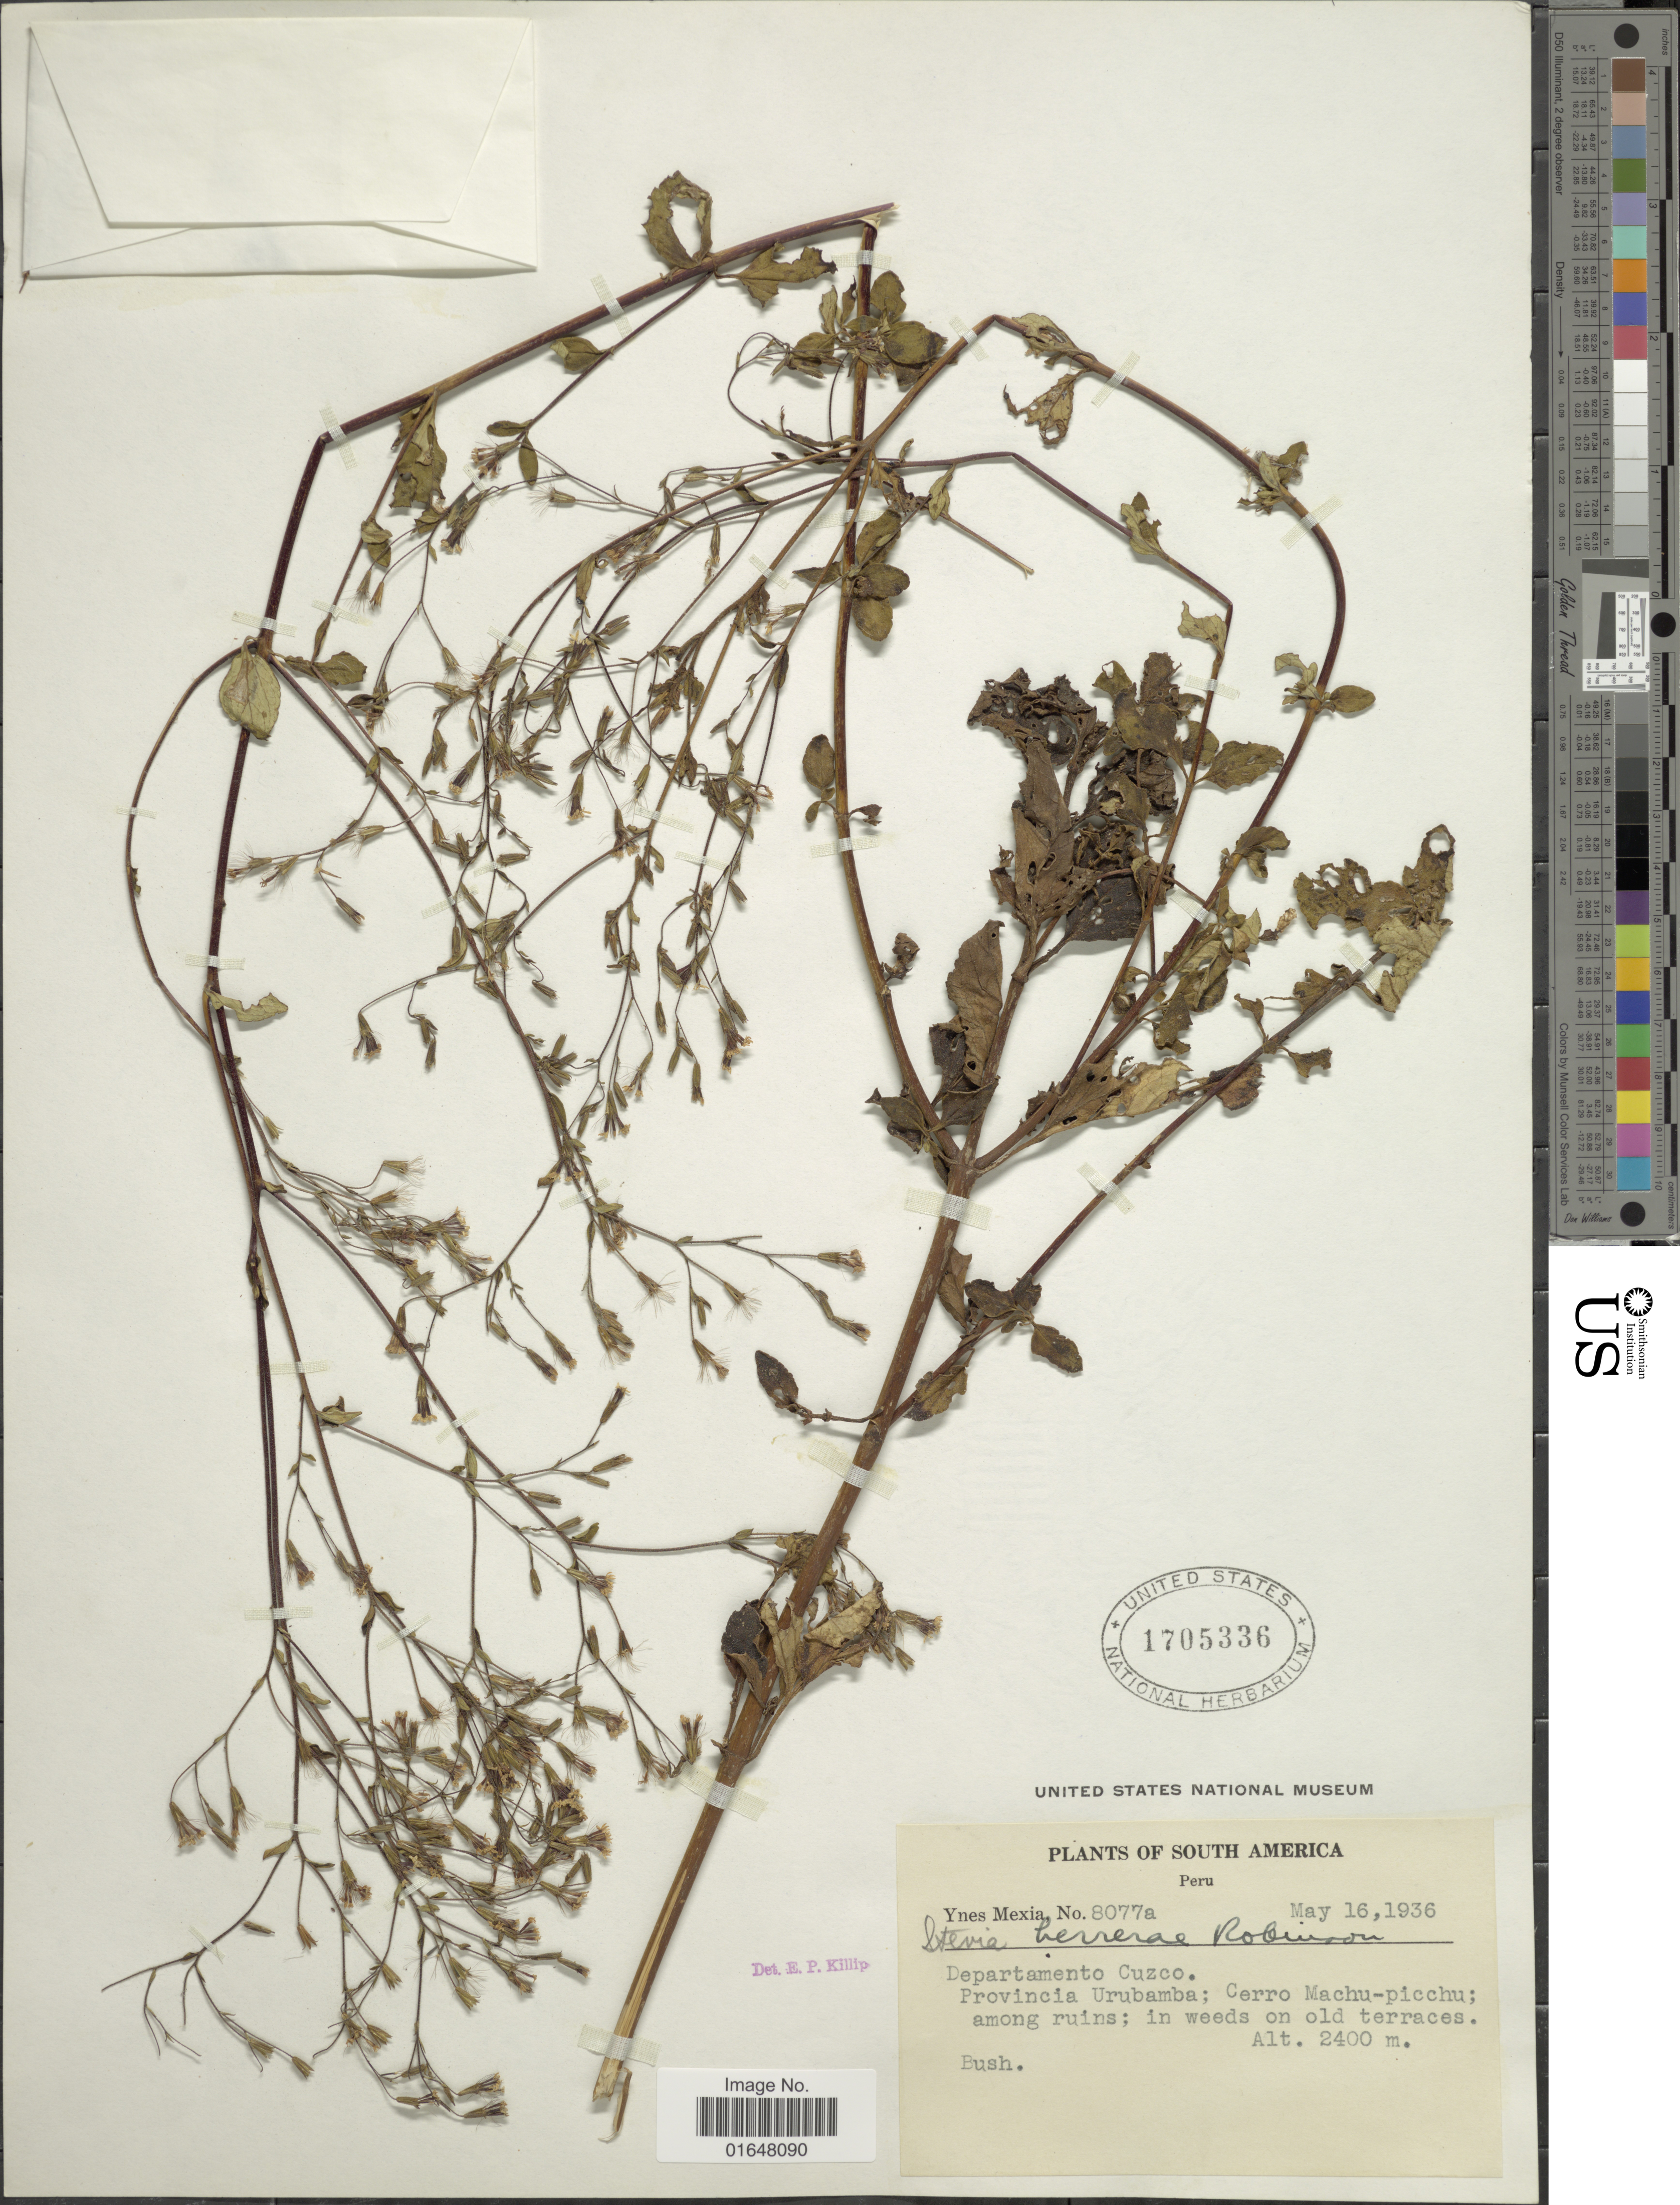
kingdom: Plantae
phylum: Tracheophyta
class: Magnoliopsida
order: Asterales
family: Asteraceae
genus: Stevia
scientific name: Stevia herrerae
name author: B.L. Rob.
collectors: Y. Mexia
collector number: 8077a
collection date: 1936-05-16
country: Peru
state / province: Cusco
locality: South America, Provincia Urubamba, Cerro Machu-picchu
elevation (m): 2400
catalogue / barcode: US 1705336